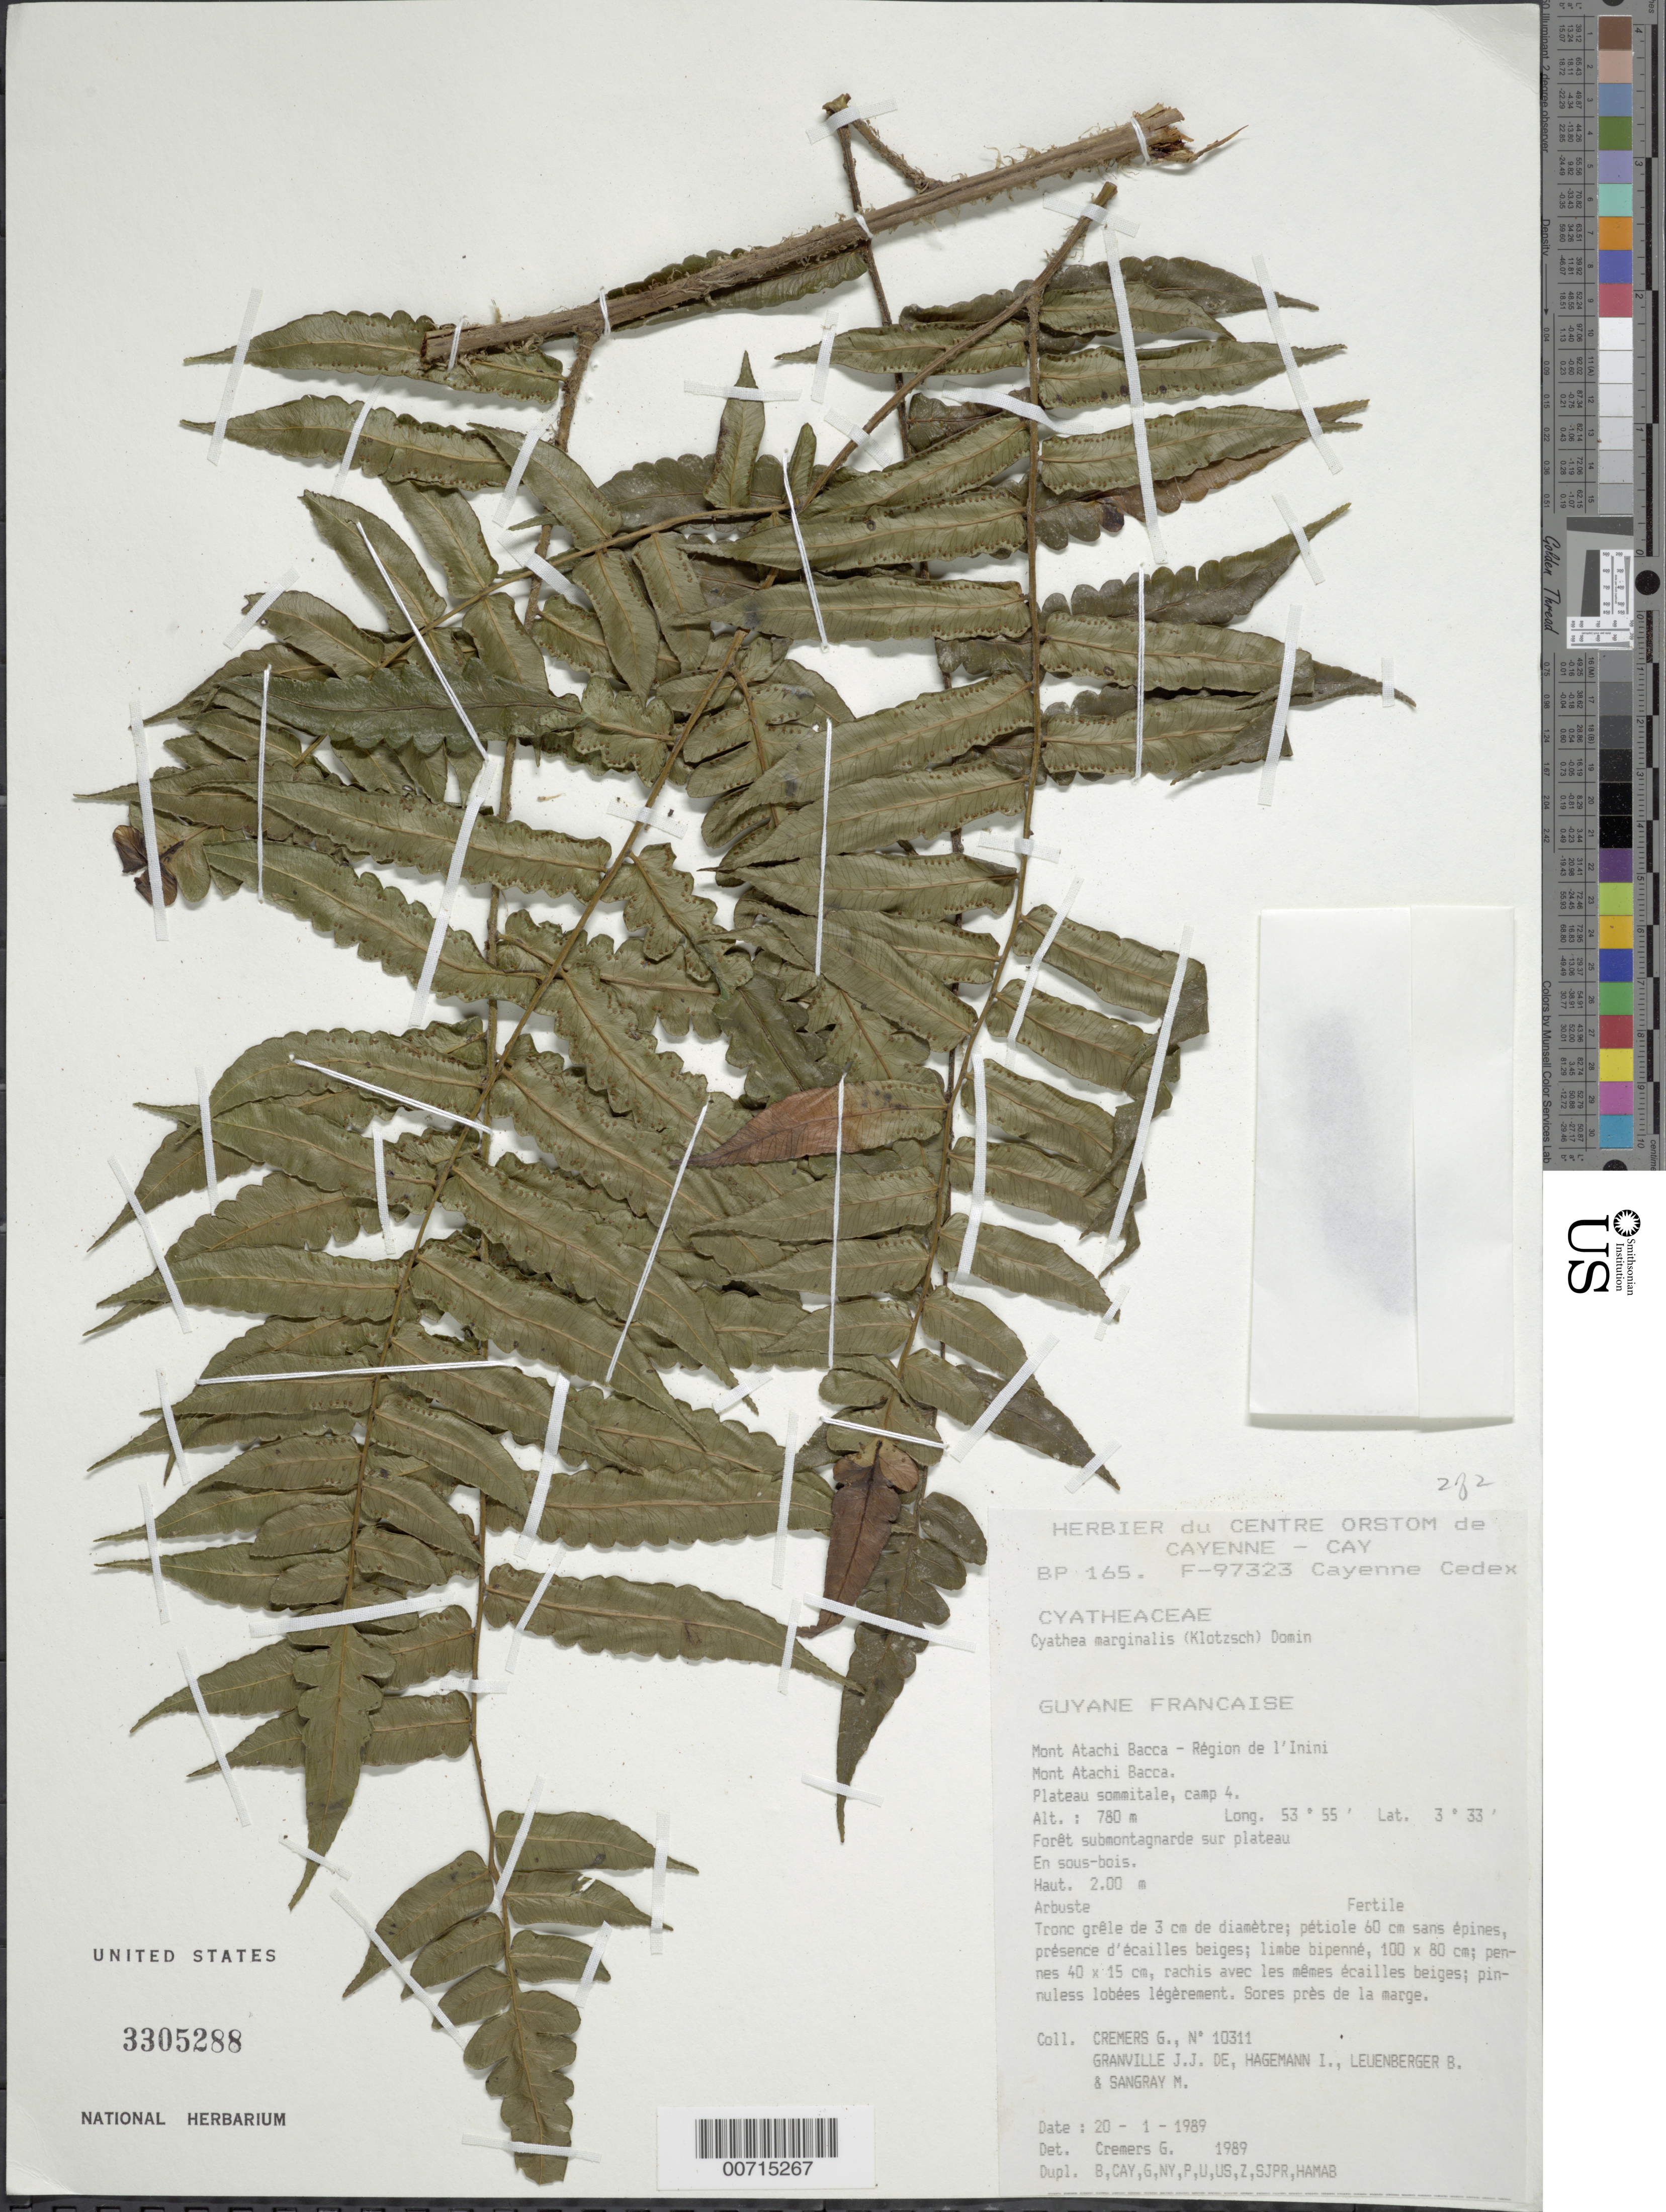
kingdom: Plantae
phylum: Tracheophyta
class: Polypodiopsida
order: Cyatheales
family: Cyatheaceae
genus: Cyathea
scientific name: Cyathea marginalis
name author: (Klotzsch) Domin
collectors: G. Cremers, J.-J. de Granville, I. Hagemann, B. Leuenberger & M. Sangray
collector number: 10311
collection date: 1989-01-20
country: French Guiana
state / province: Inini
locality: Guyane Francaise, Mont Atachi Bacca- Region de I'Inini, Mont Atachi Bacca, Plateau sommitale, camp 4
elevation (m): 780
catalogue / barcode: US 3305288